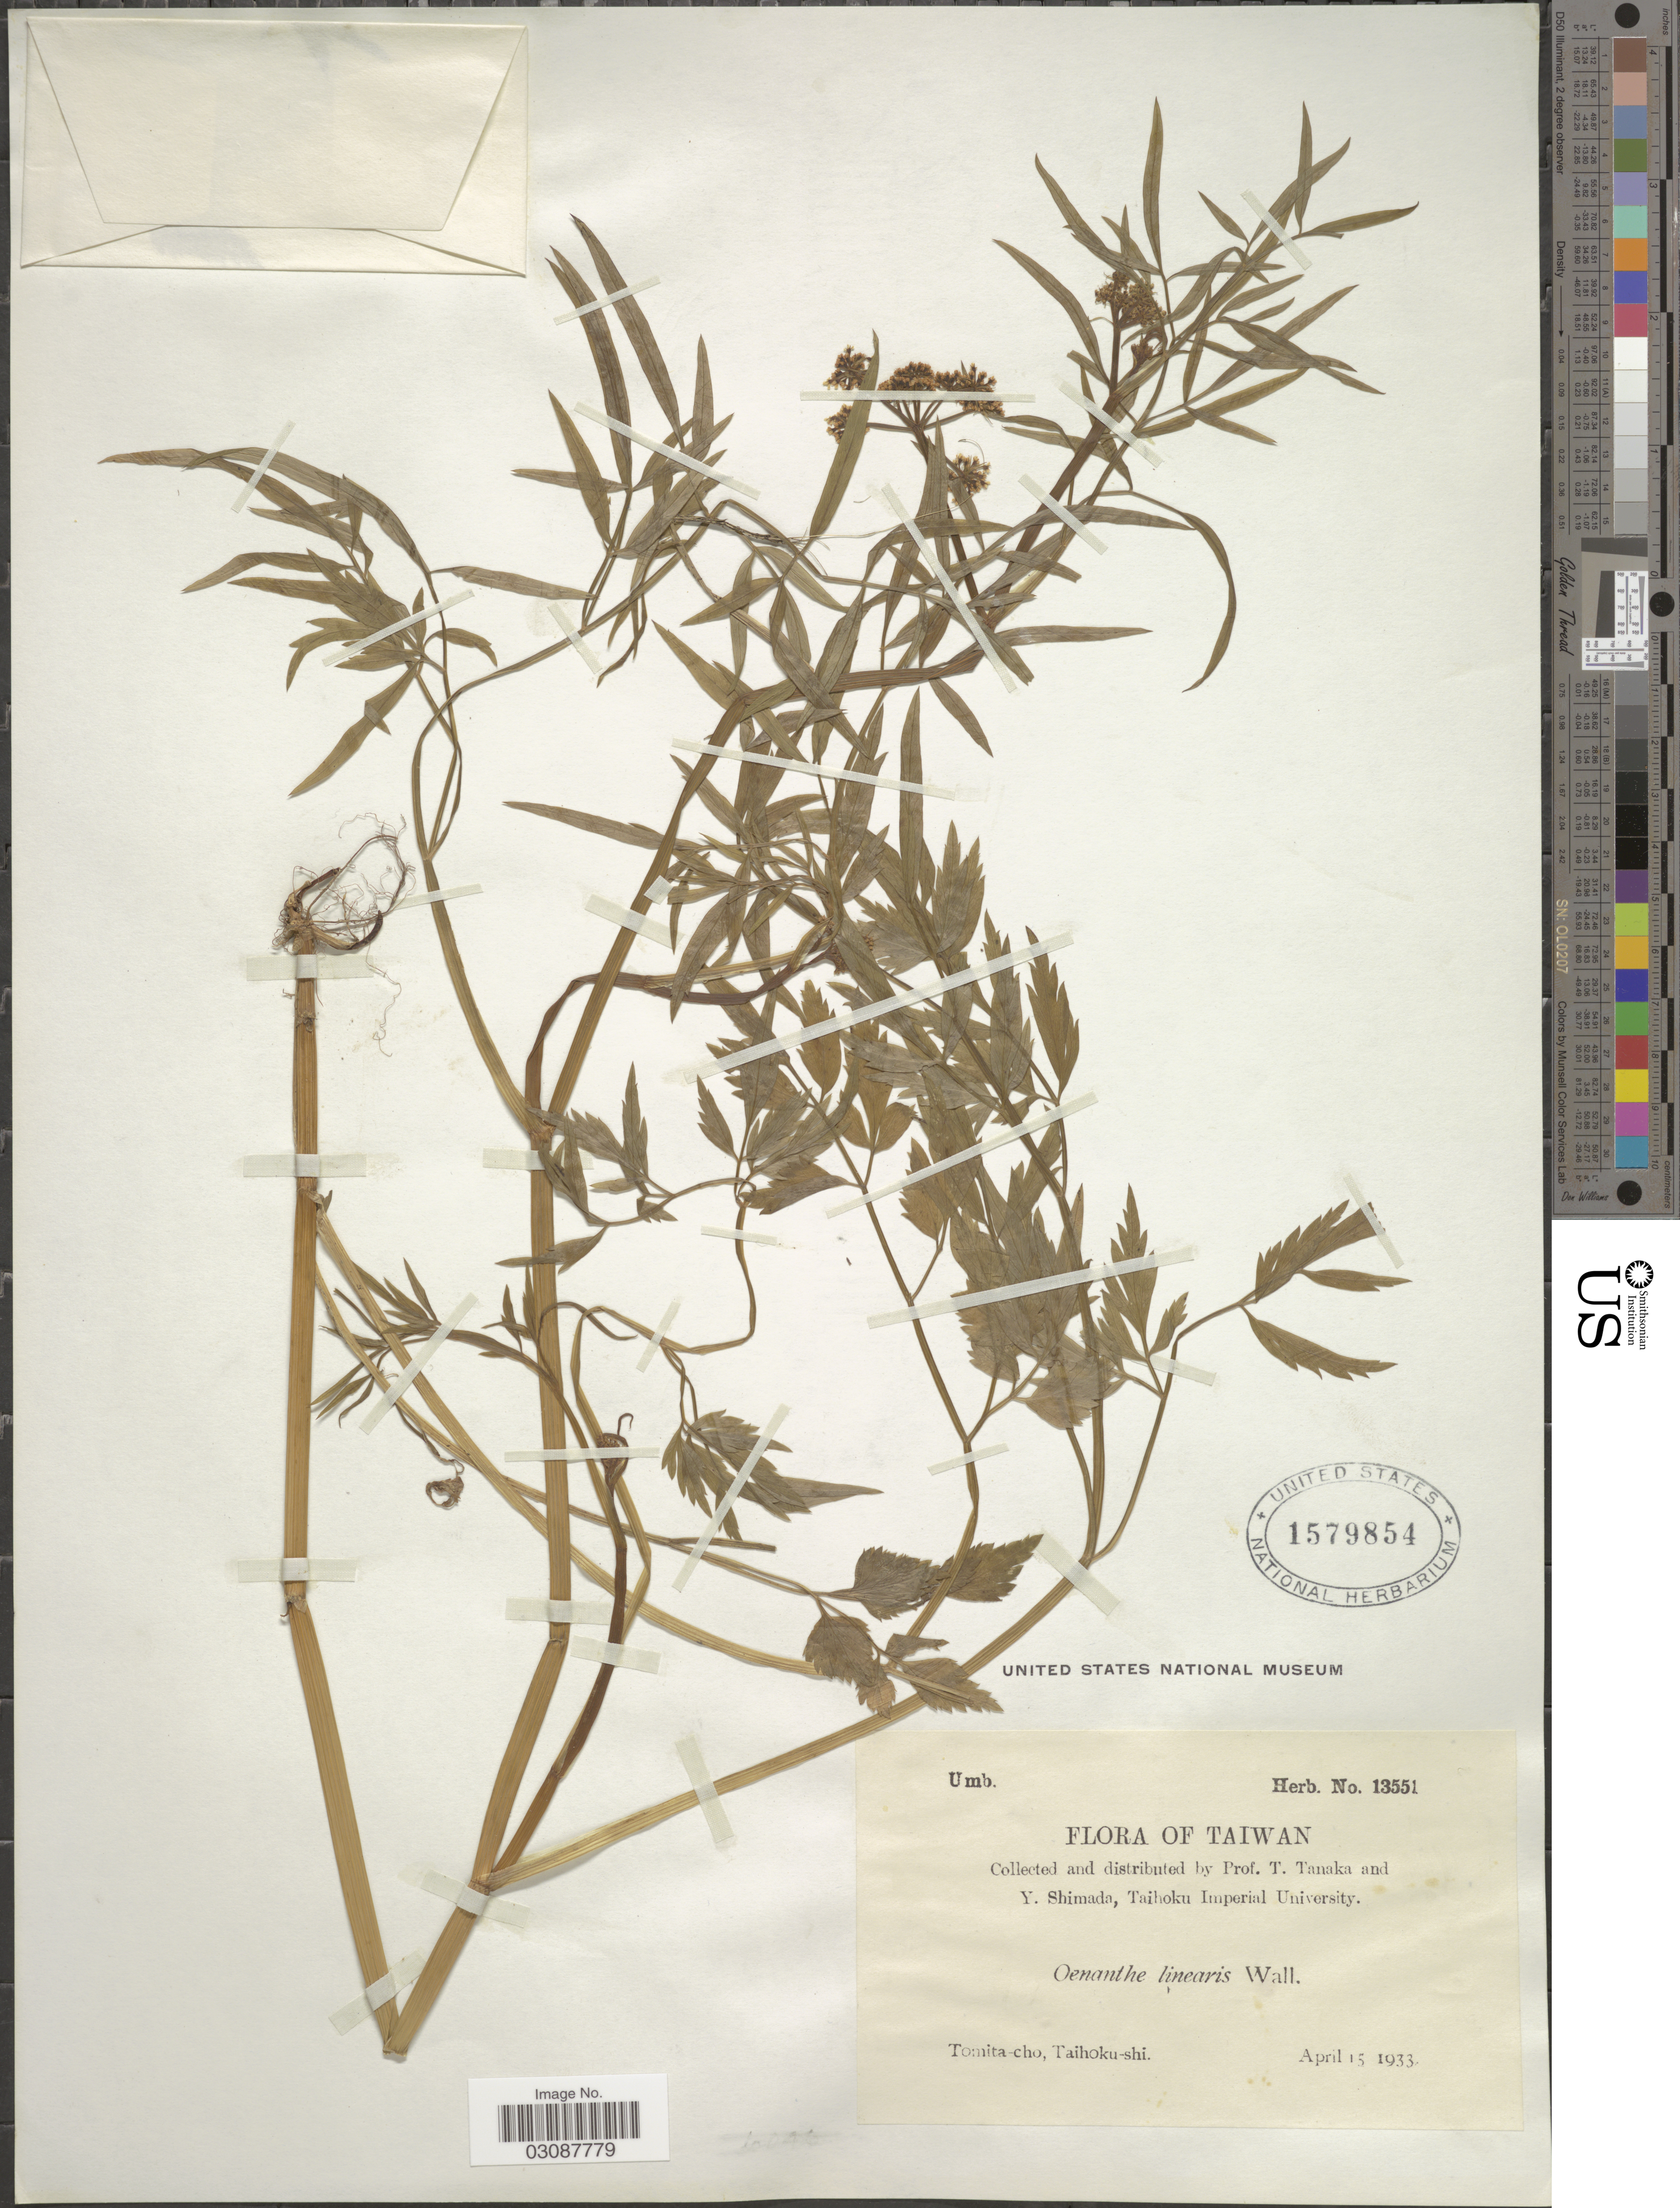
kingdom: Plantae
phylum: Tracheophyta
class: Magnoliopsida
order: Apiales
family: Apiaceae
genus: Oenanthe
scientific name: Oenanthe linearis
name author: Wall. ex DC.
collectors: T. Tanaka & Y. Shimada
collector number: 13551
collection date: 1933-04-15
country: Taiwan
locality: Tomita-cho, Taihoku-shi.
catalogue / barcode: US 1579854